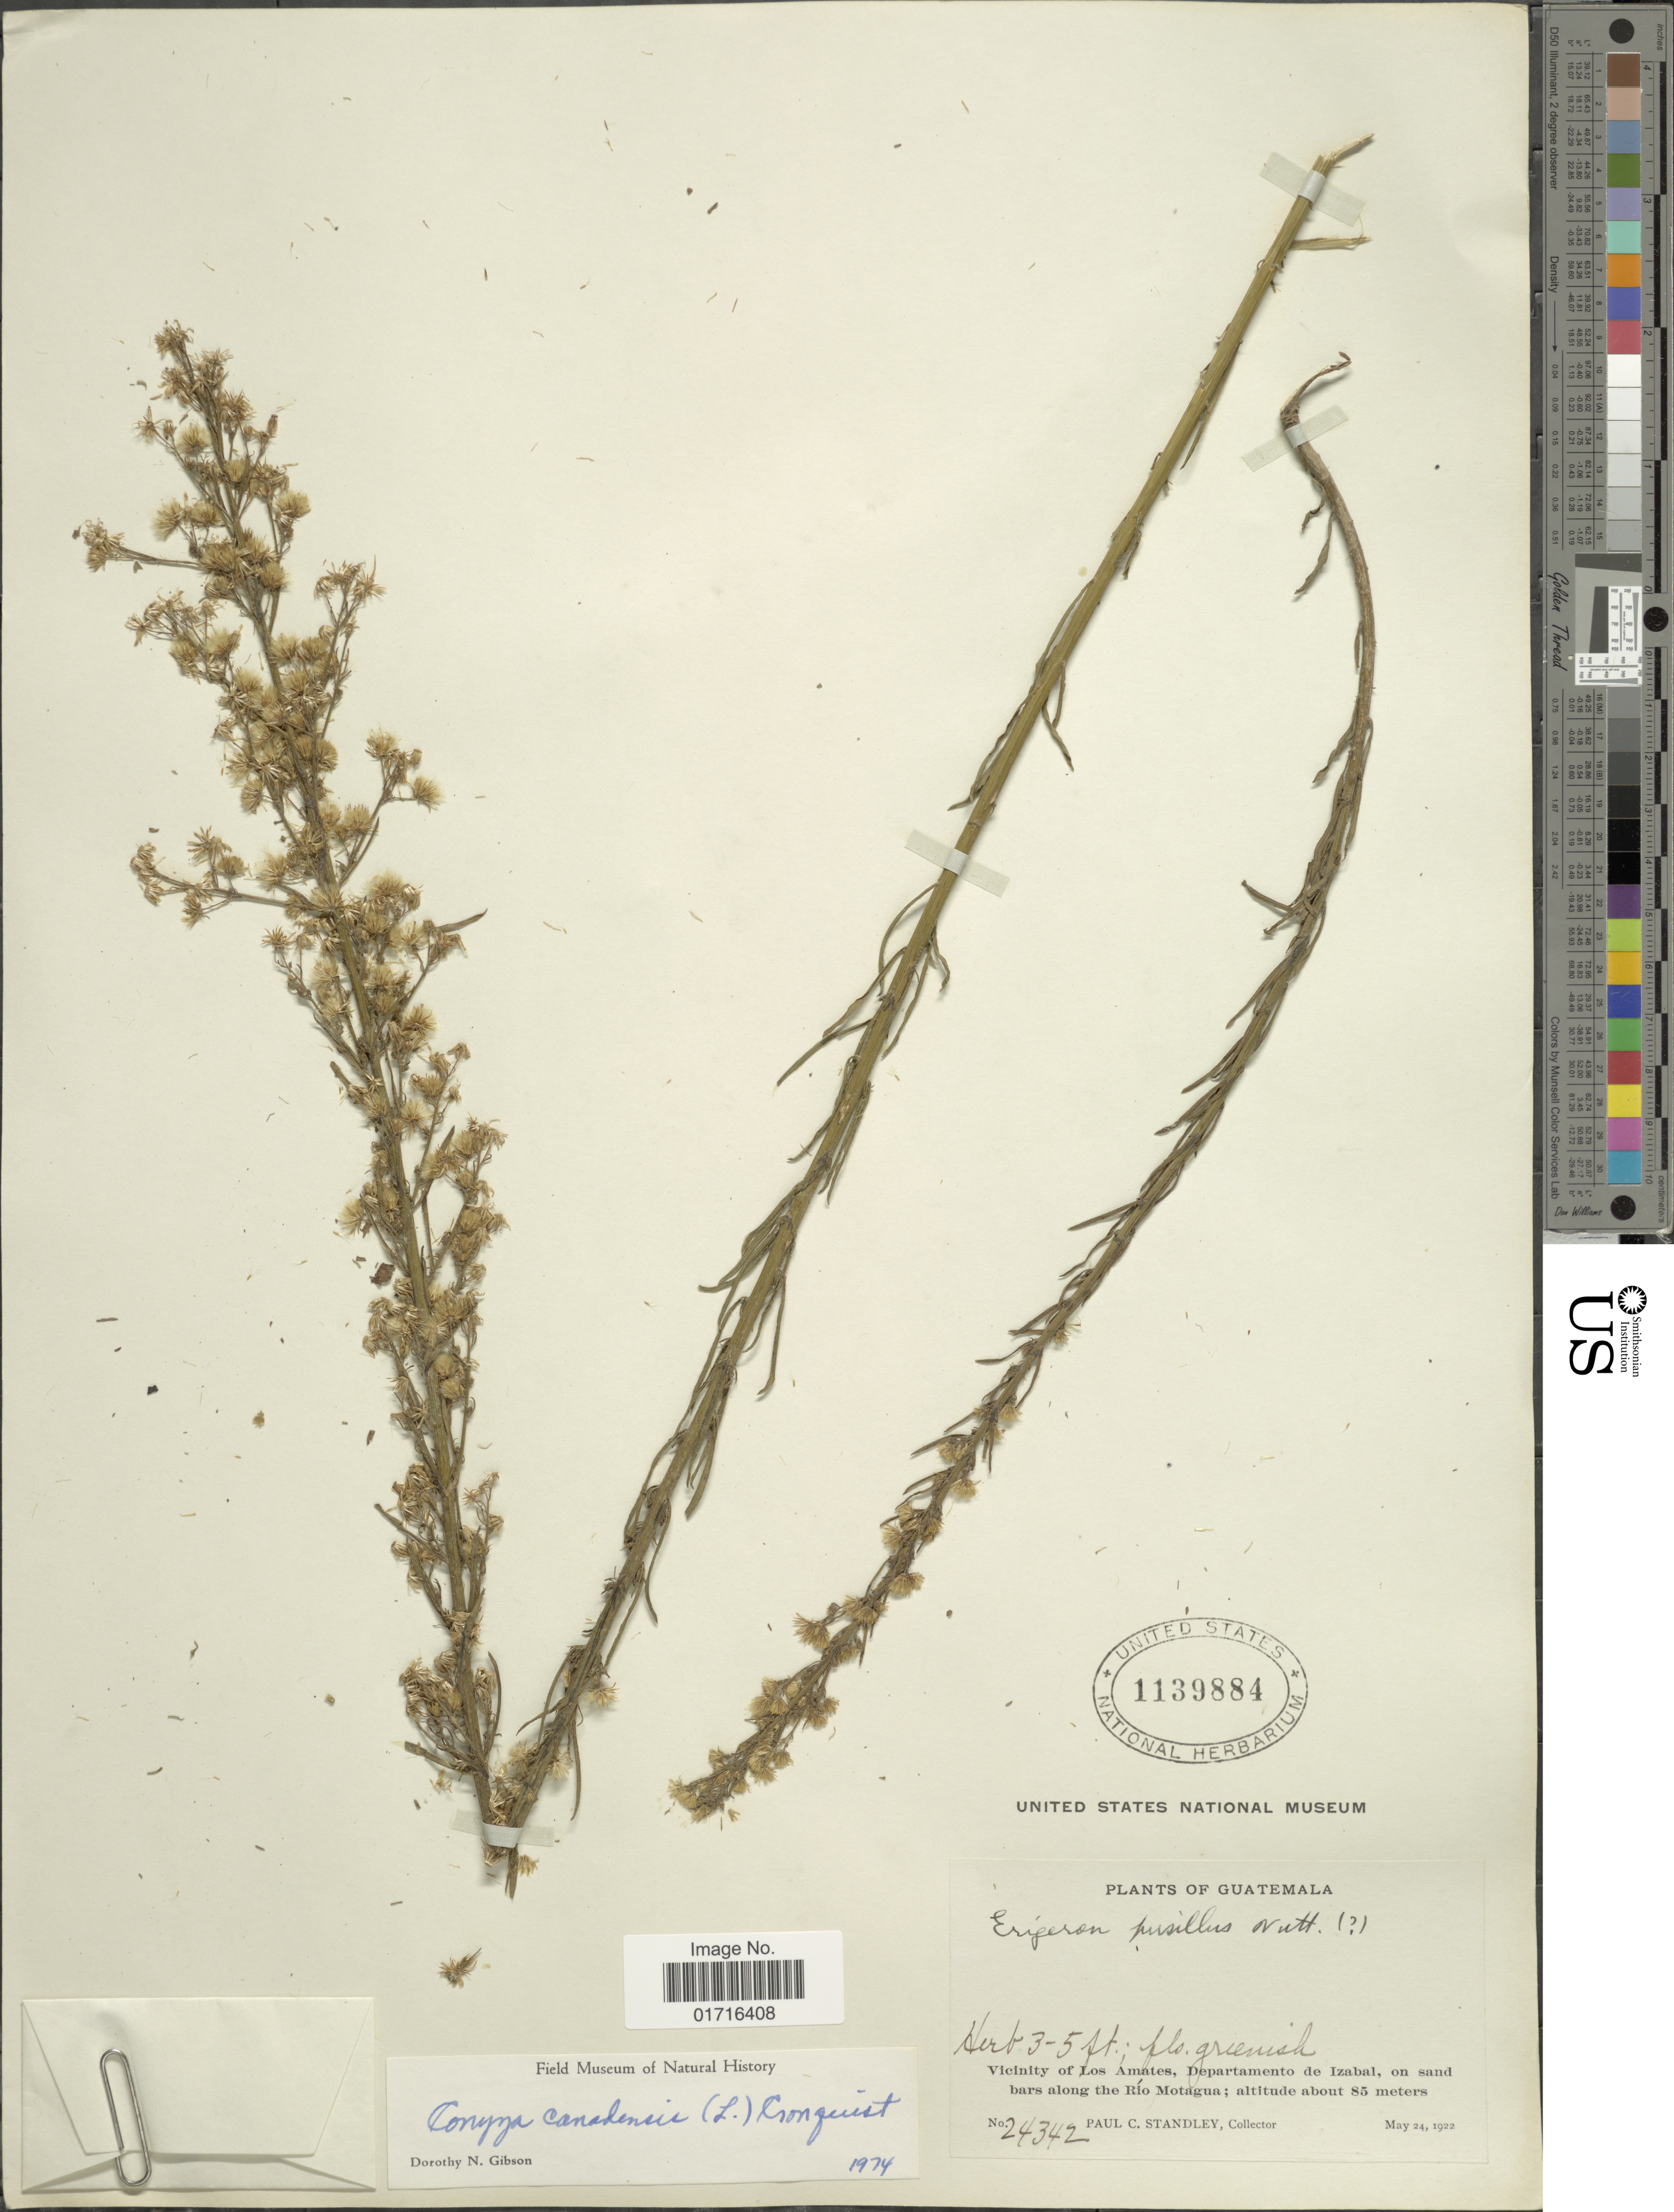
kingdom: Plantae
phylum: Tracheophyta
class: Magnoliopsida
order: Asterales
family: Asteraceae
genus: Conyza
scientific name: Conyza canadensis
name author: (L.) Cronq.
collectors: P. C. Standley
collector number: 24342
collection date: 1922-05-24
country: Guatemala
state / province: Izabal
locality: Vicinity of Las Amates, on sand bars along the Rio Motagua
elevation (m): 85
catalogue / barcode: US 1139884